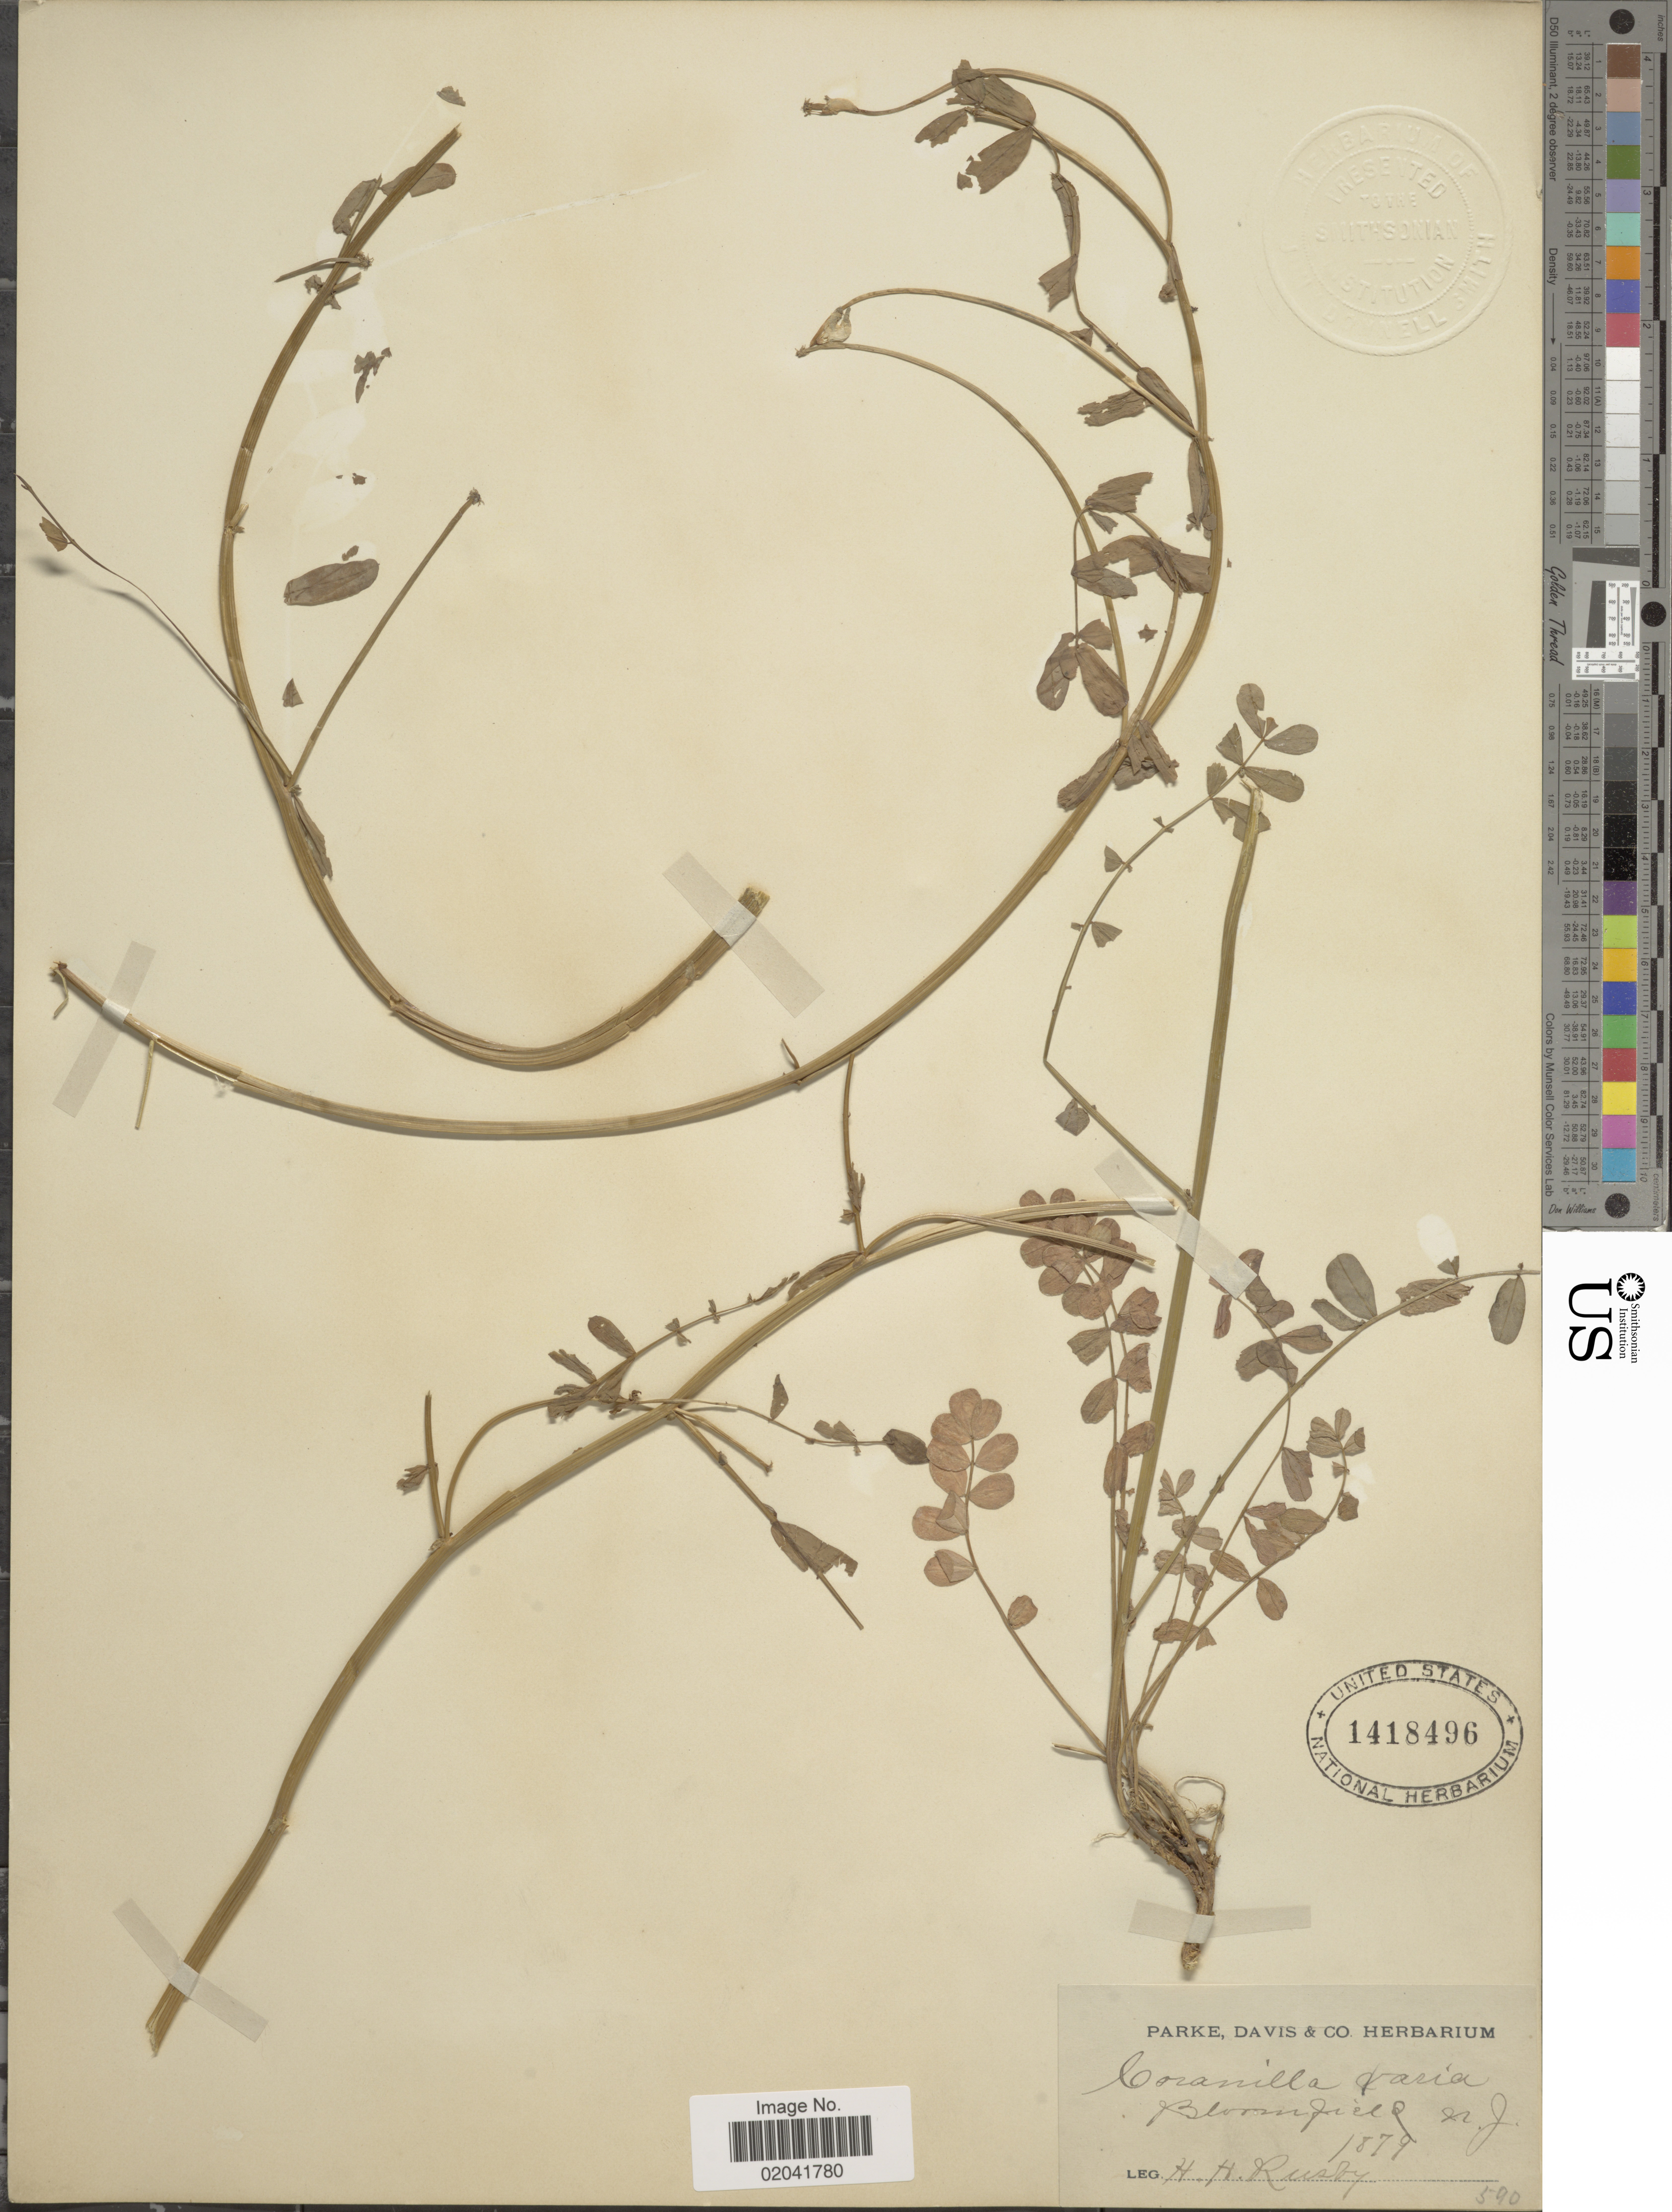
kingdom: Plantae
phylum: Tracheophyta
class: Magnoliopsida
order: Fabales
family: Fabaceae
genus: Coronilla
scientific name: Coronilla varia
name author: L.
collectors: H. H. Rusby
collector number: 590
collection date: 1879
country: United States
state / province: New Jersey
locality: Bloomfield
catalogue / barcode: US 1418496